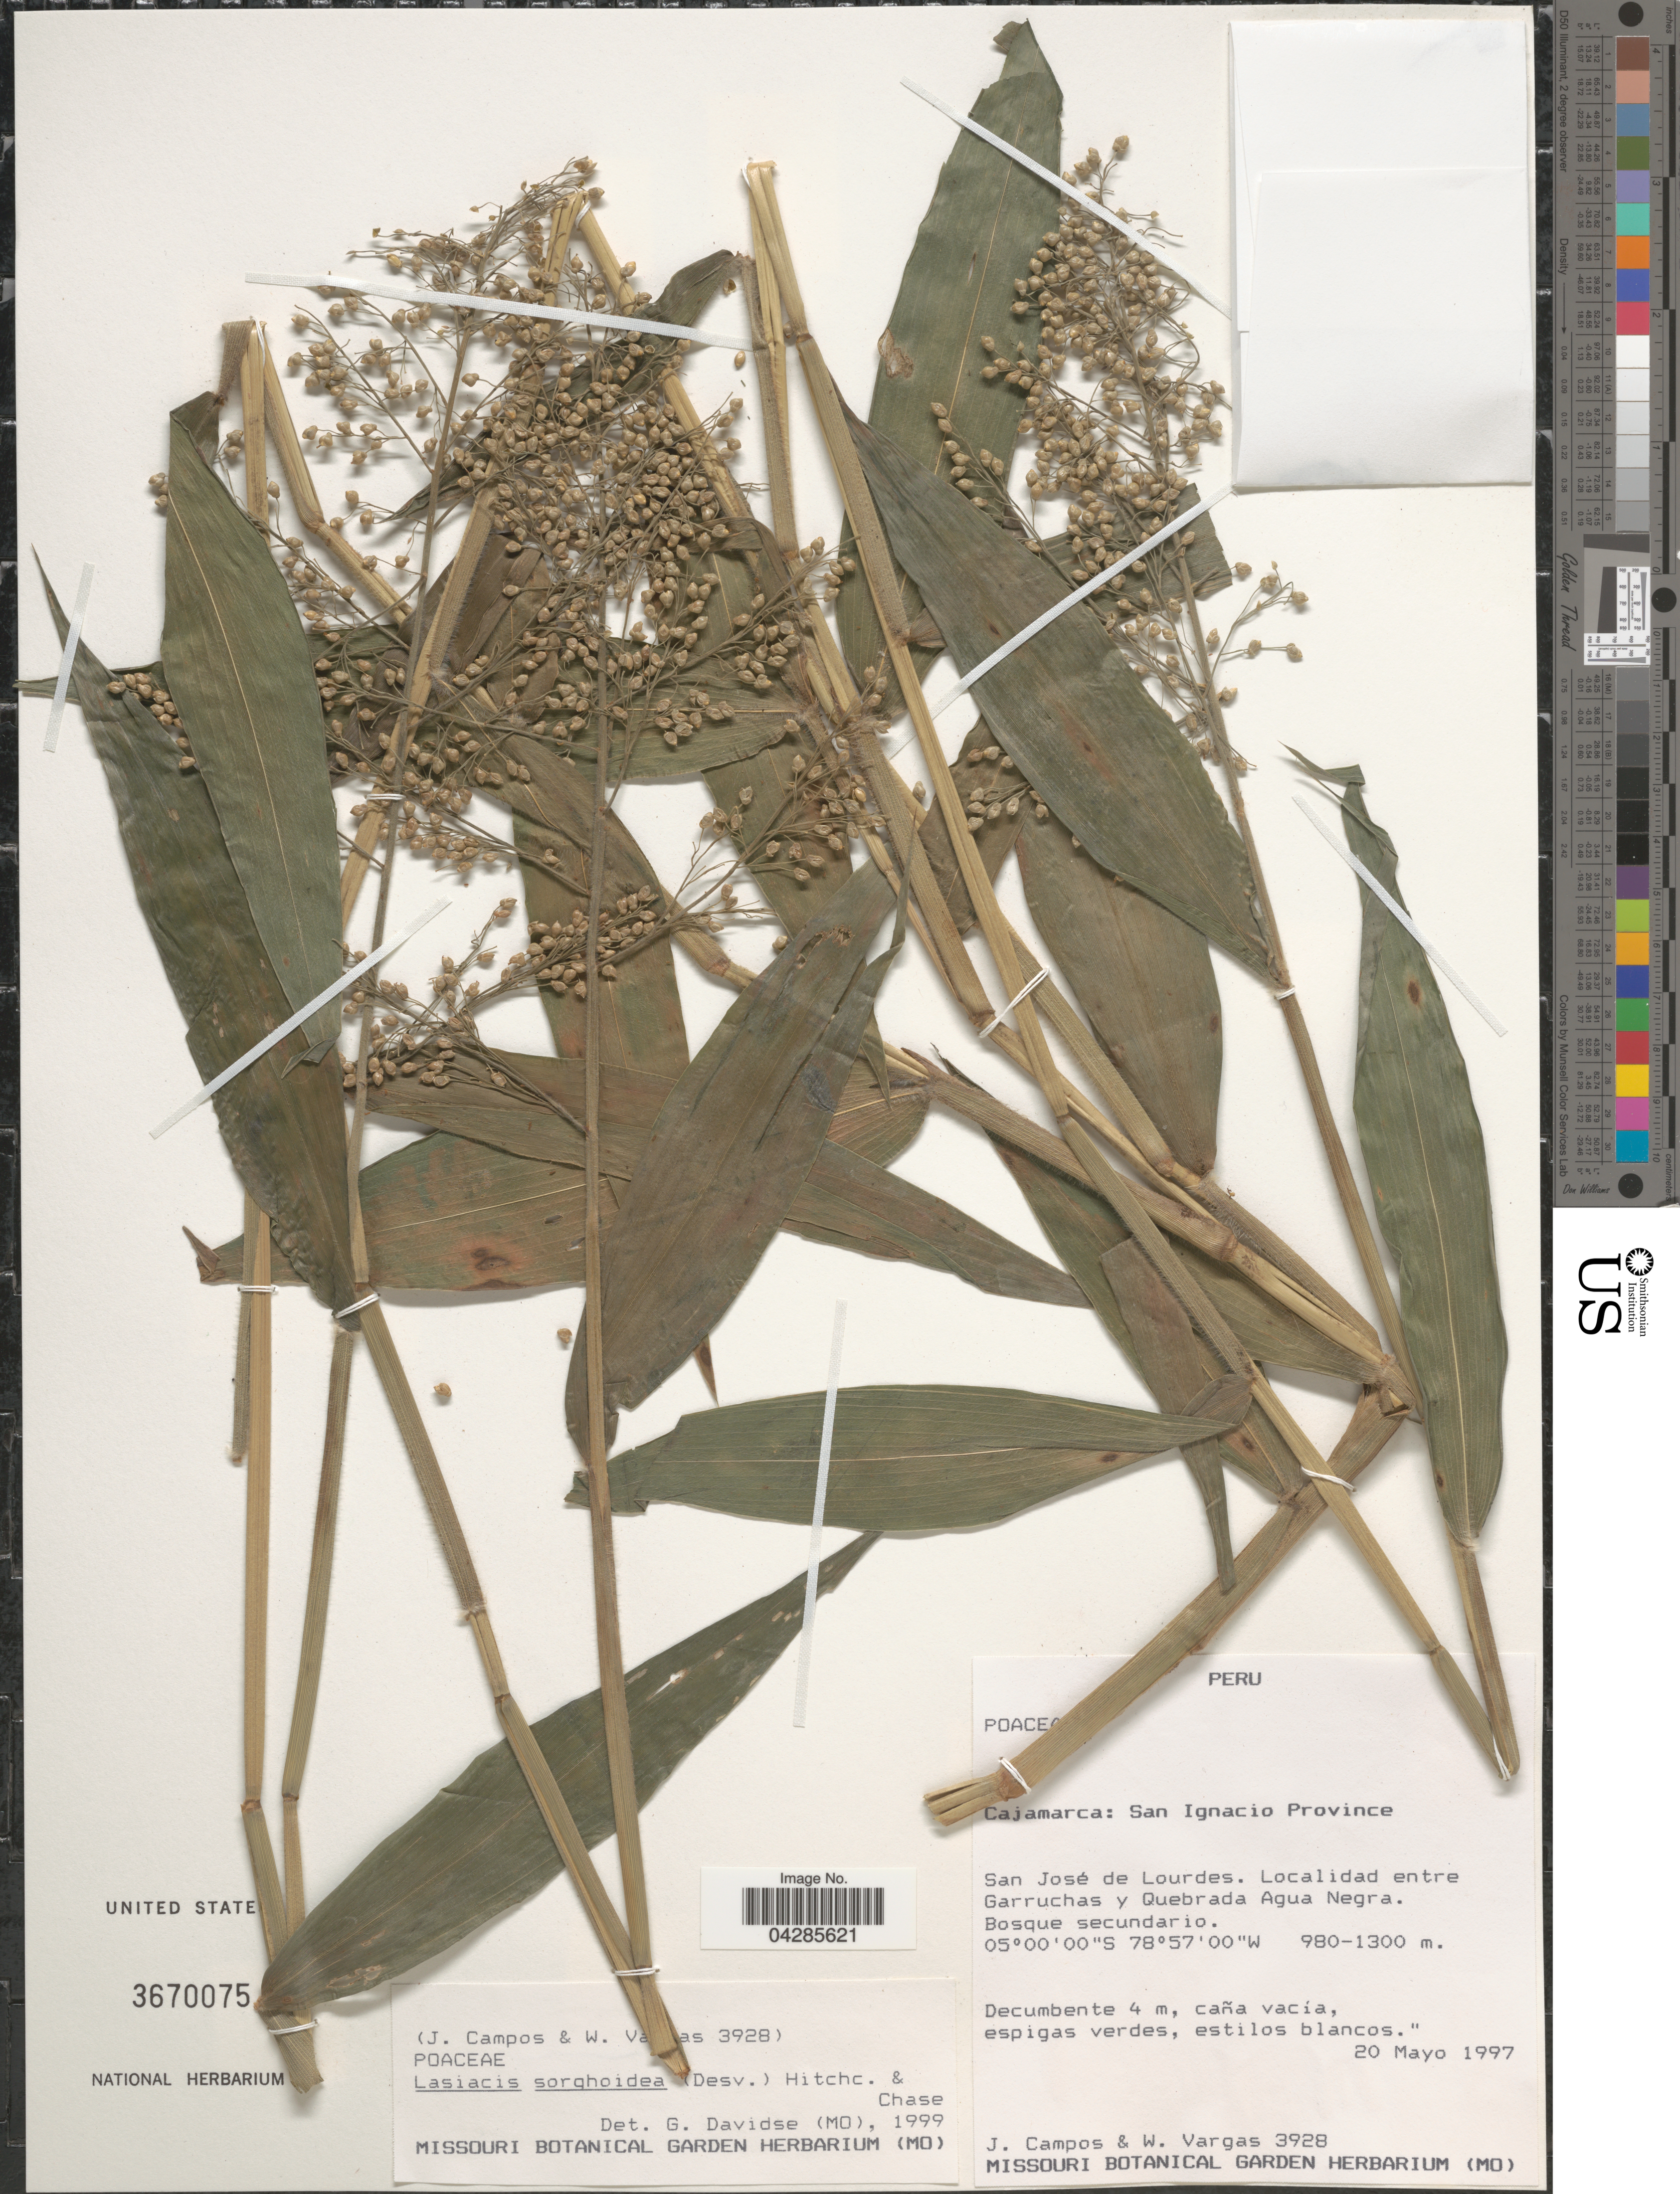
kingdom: Plantae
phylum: Tracheophyta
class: Liliopsida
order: Poales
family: Poaceae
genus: Lasiacis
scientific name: Lasiacis sorghoidea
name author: (Desv. ex Ham.) Hitchc. & Chase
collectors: J. Campos & W. Vargas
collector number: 3928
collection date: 1997-05-20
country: Peru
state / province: Cajamarca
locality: San Ignacio Province. San José de Lourdes. Localidad entre Garruchas y Quebrada Agua Negra.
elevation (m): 980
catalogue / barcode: US 3670075